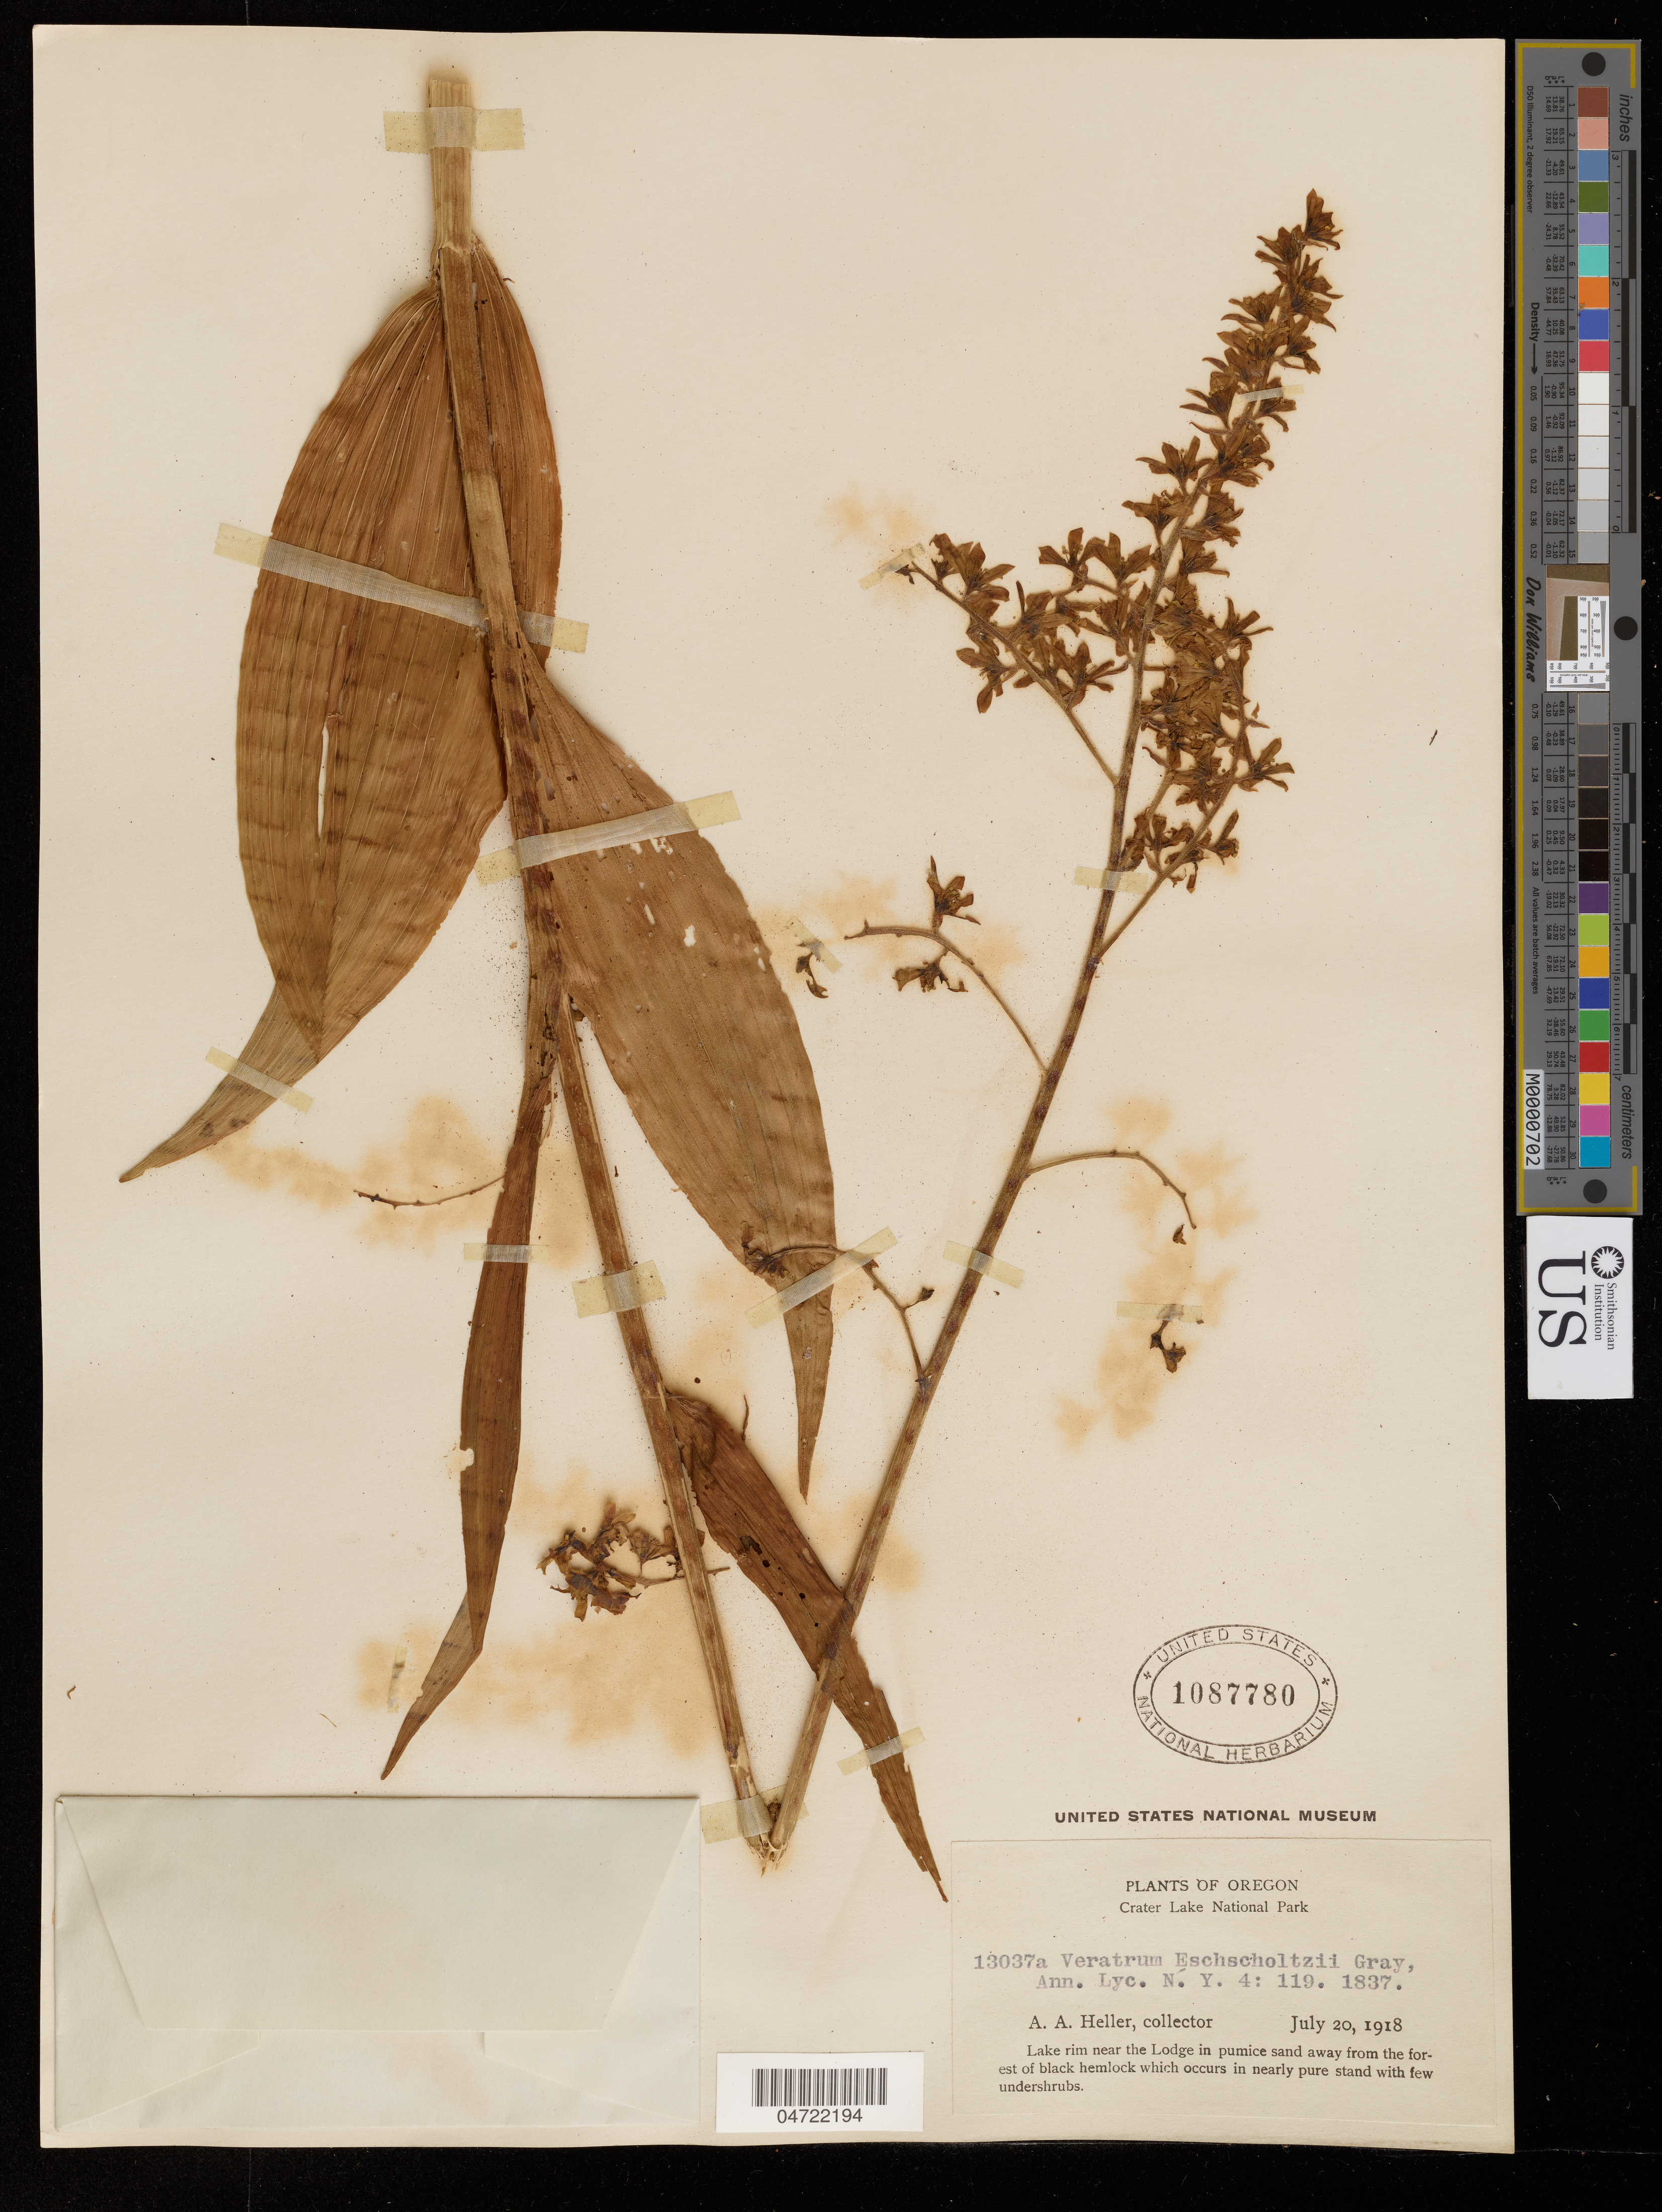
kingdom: Plantae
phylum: Tracheophyta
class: Liliopsida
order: Liliales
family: Melanthiaceae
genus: Veratrum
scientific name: Veratrum eschscholtzii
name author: A. Gray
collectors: A. A. Heller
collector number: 13037 a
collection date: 1918-07-20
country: United States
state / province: Oregon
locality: Crater Lake National Park. Lake rim near Lodge in pumice sand away from the forest of black hemlock which occurs in nearly pure stand with few undershrubs.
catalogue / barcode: US 1087780